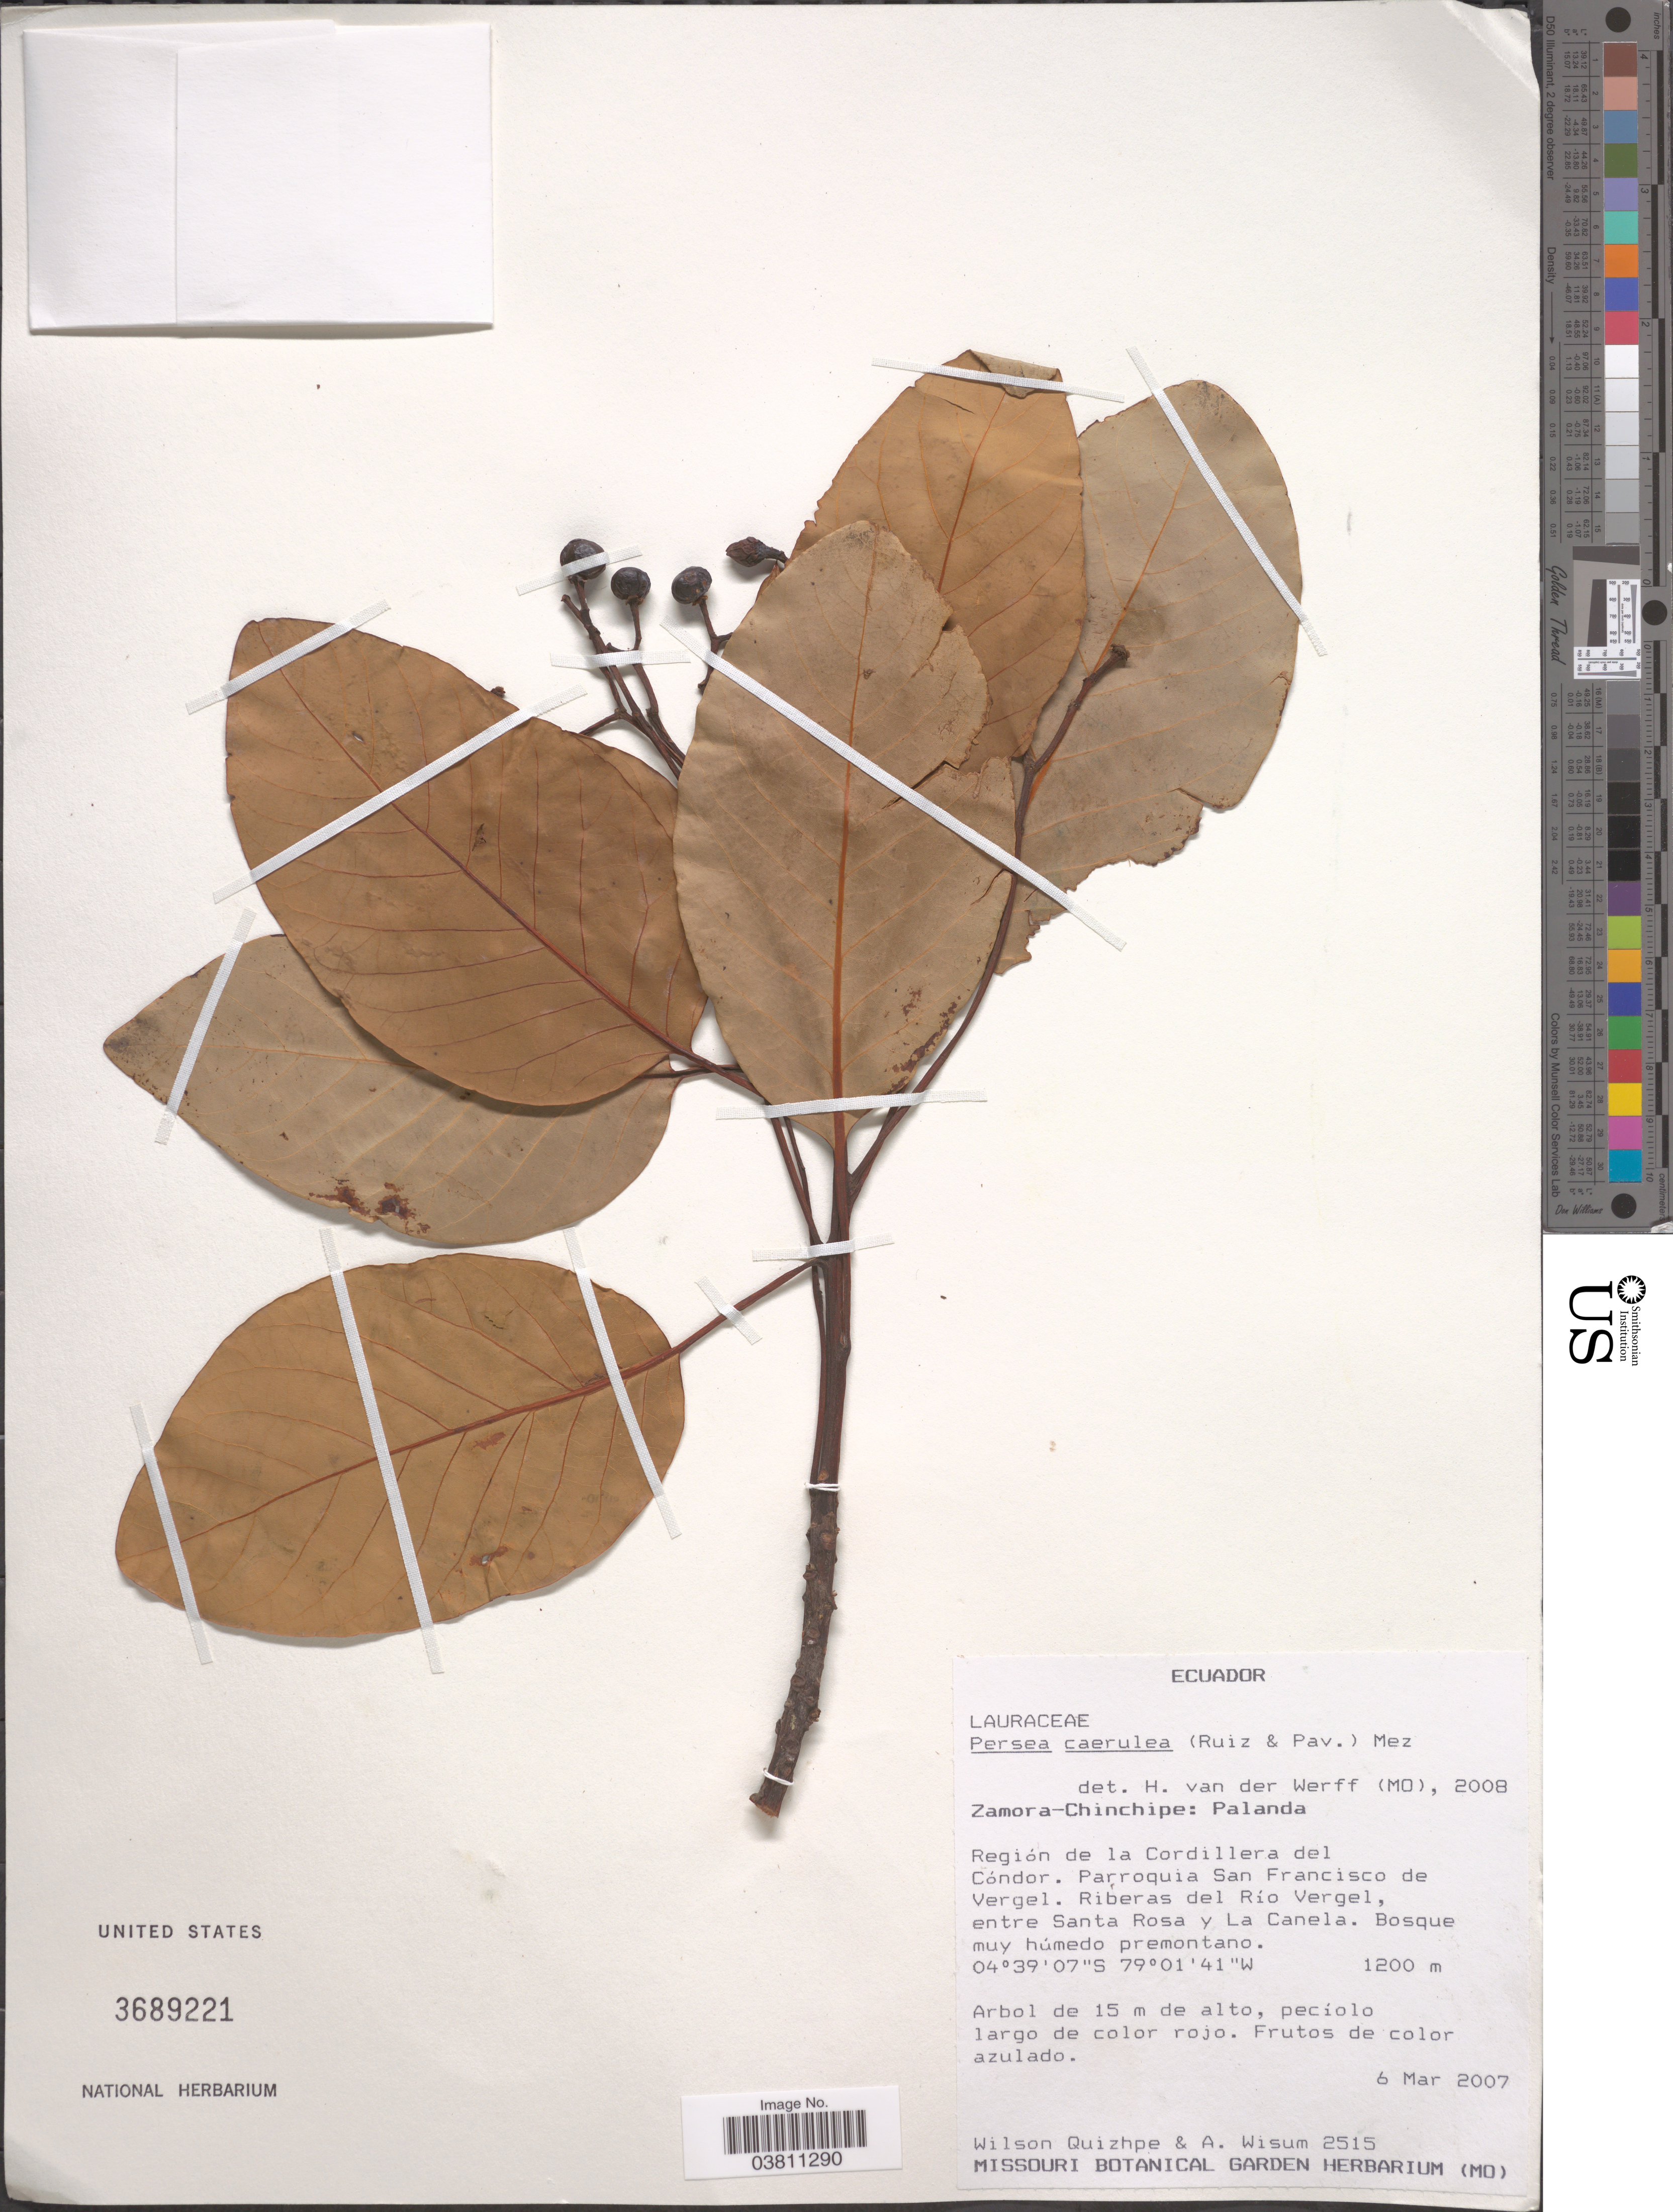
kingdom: Plantae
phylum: Tracheophyta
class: Magnoliopsida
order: Laurales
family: Lauraceae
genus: Persea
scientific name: Persea caerulea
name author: (Ruiz & Pav.) Mez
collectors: W. Quizhpe & A. Wisum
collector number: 2515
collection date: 2007-03-06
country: Ecuador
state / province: Zamora-Chinchipe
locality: Palanda. Región de la Cordillera del Cóndor. Parroquia San Francisco de Vergel. Riberas del Río Vergel, entre Santa Rosa y La Canela.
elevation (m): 1200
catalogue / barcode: US 3689221